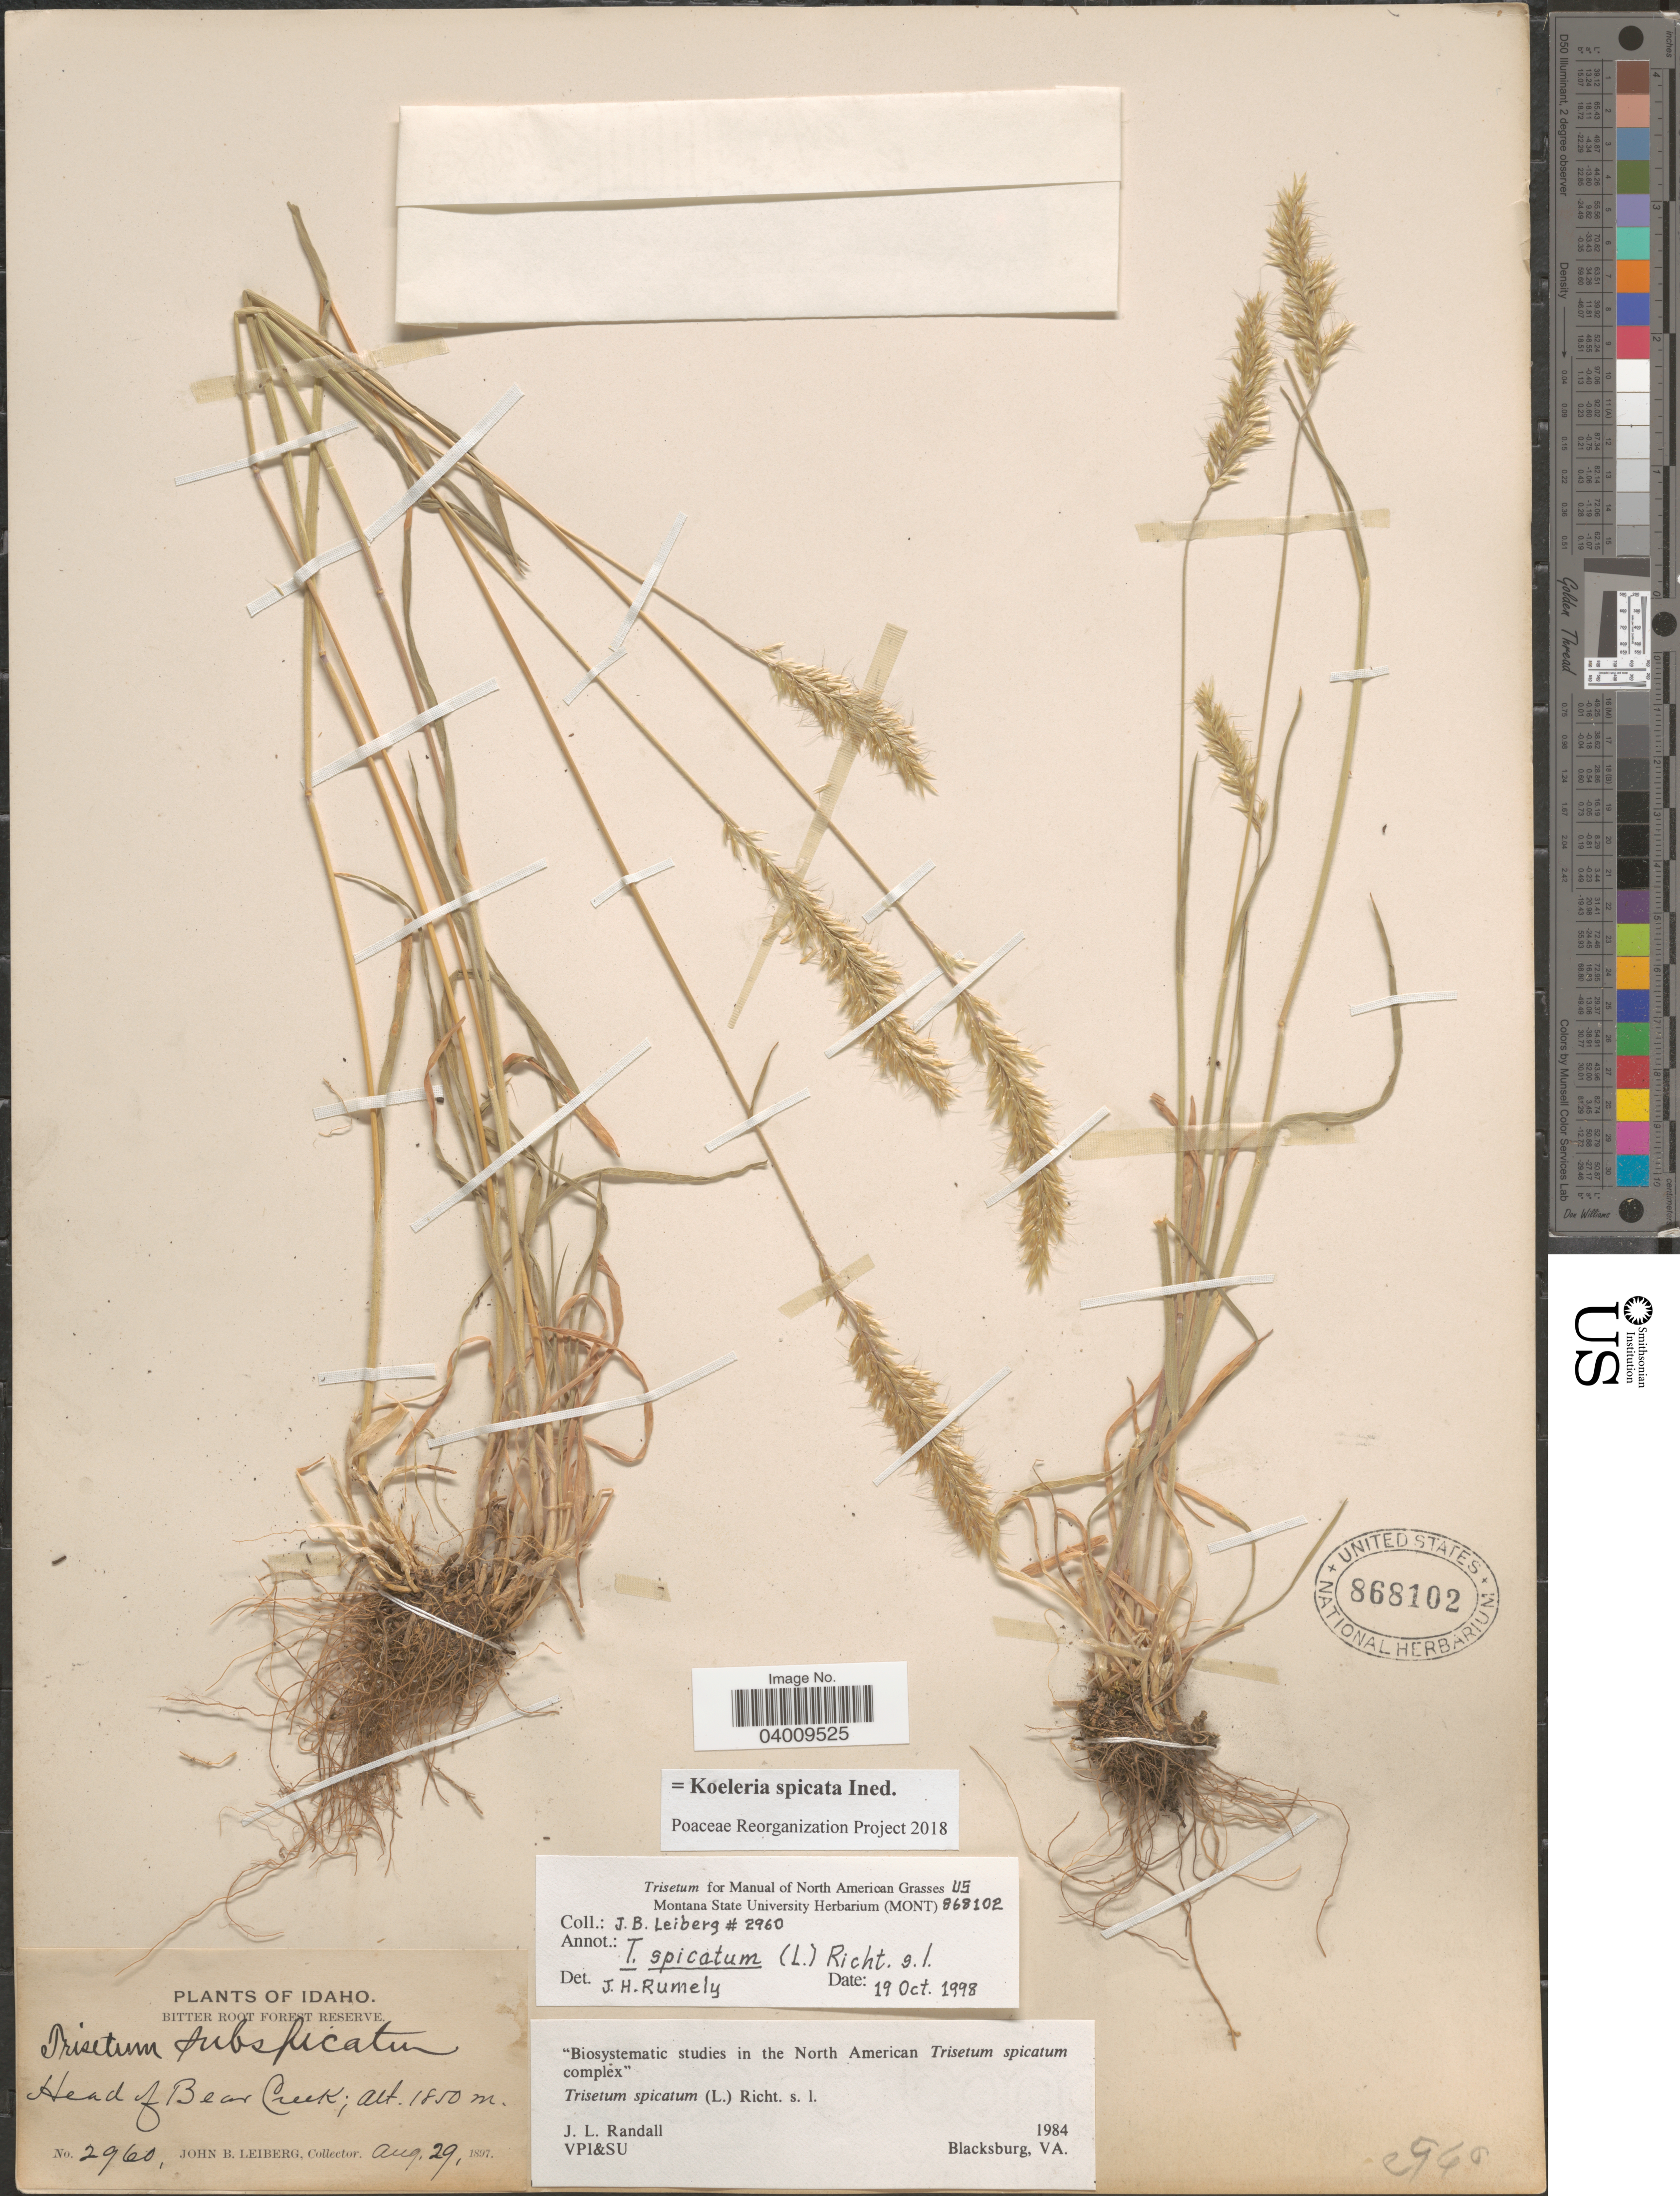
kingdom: Plantae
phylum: Tracheophyta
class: Liliopsida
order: Poales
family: Poaceae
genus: Koeleria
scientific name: Koeleria spicata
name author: (L.) Barberá et al.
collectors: J. B. Leiberg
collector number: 2960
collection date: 1897-08-29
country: United States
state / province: Idaho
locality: Bitter Root Forest Reserve. Head of Bear Creek.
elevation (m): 1850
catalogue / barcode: US 868102